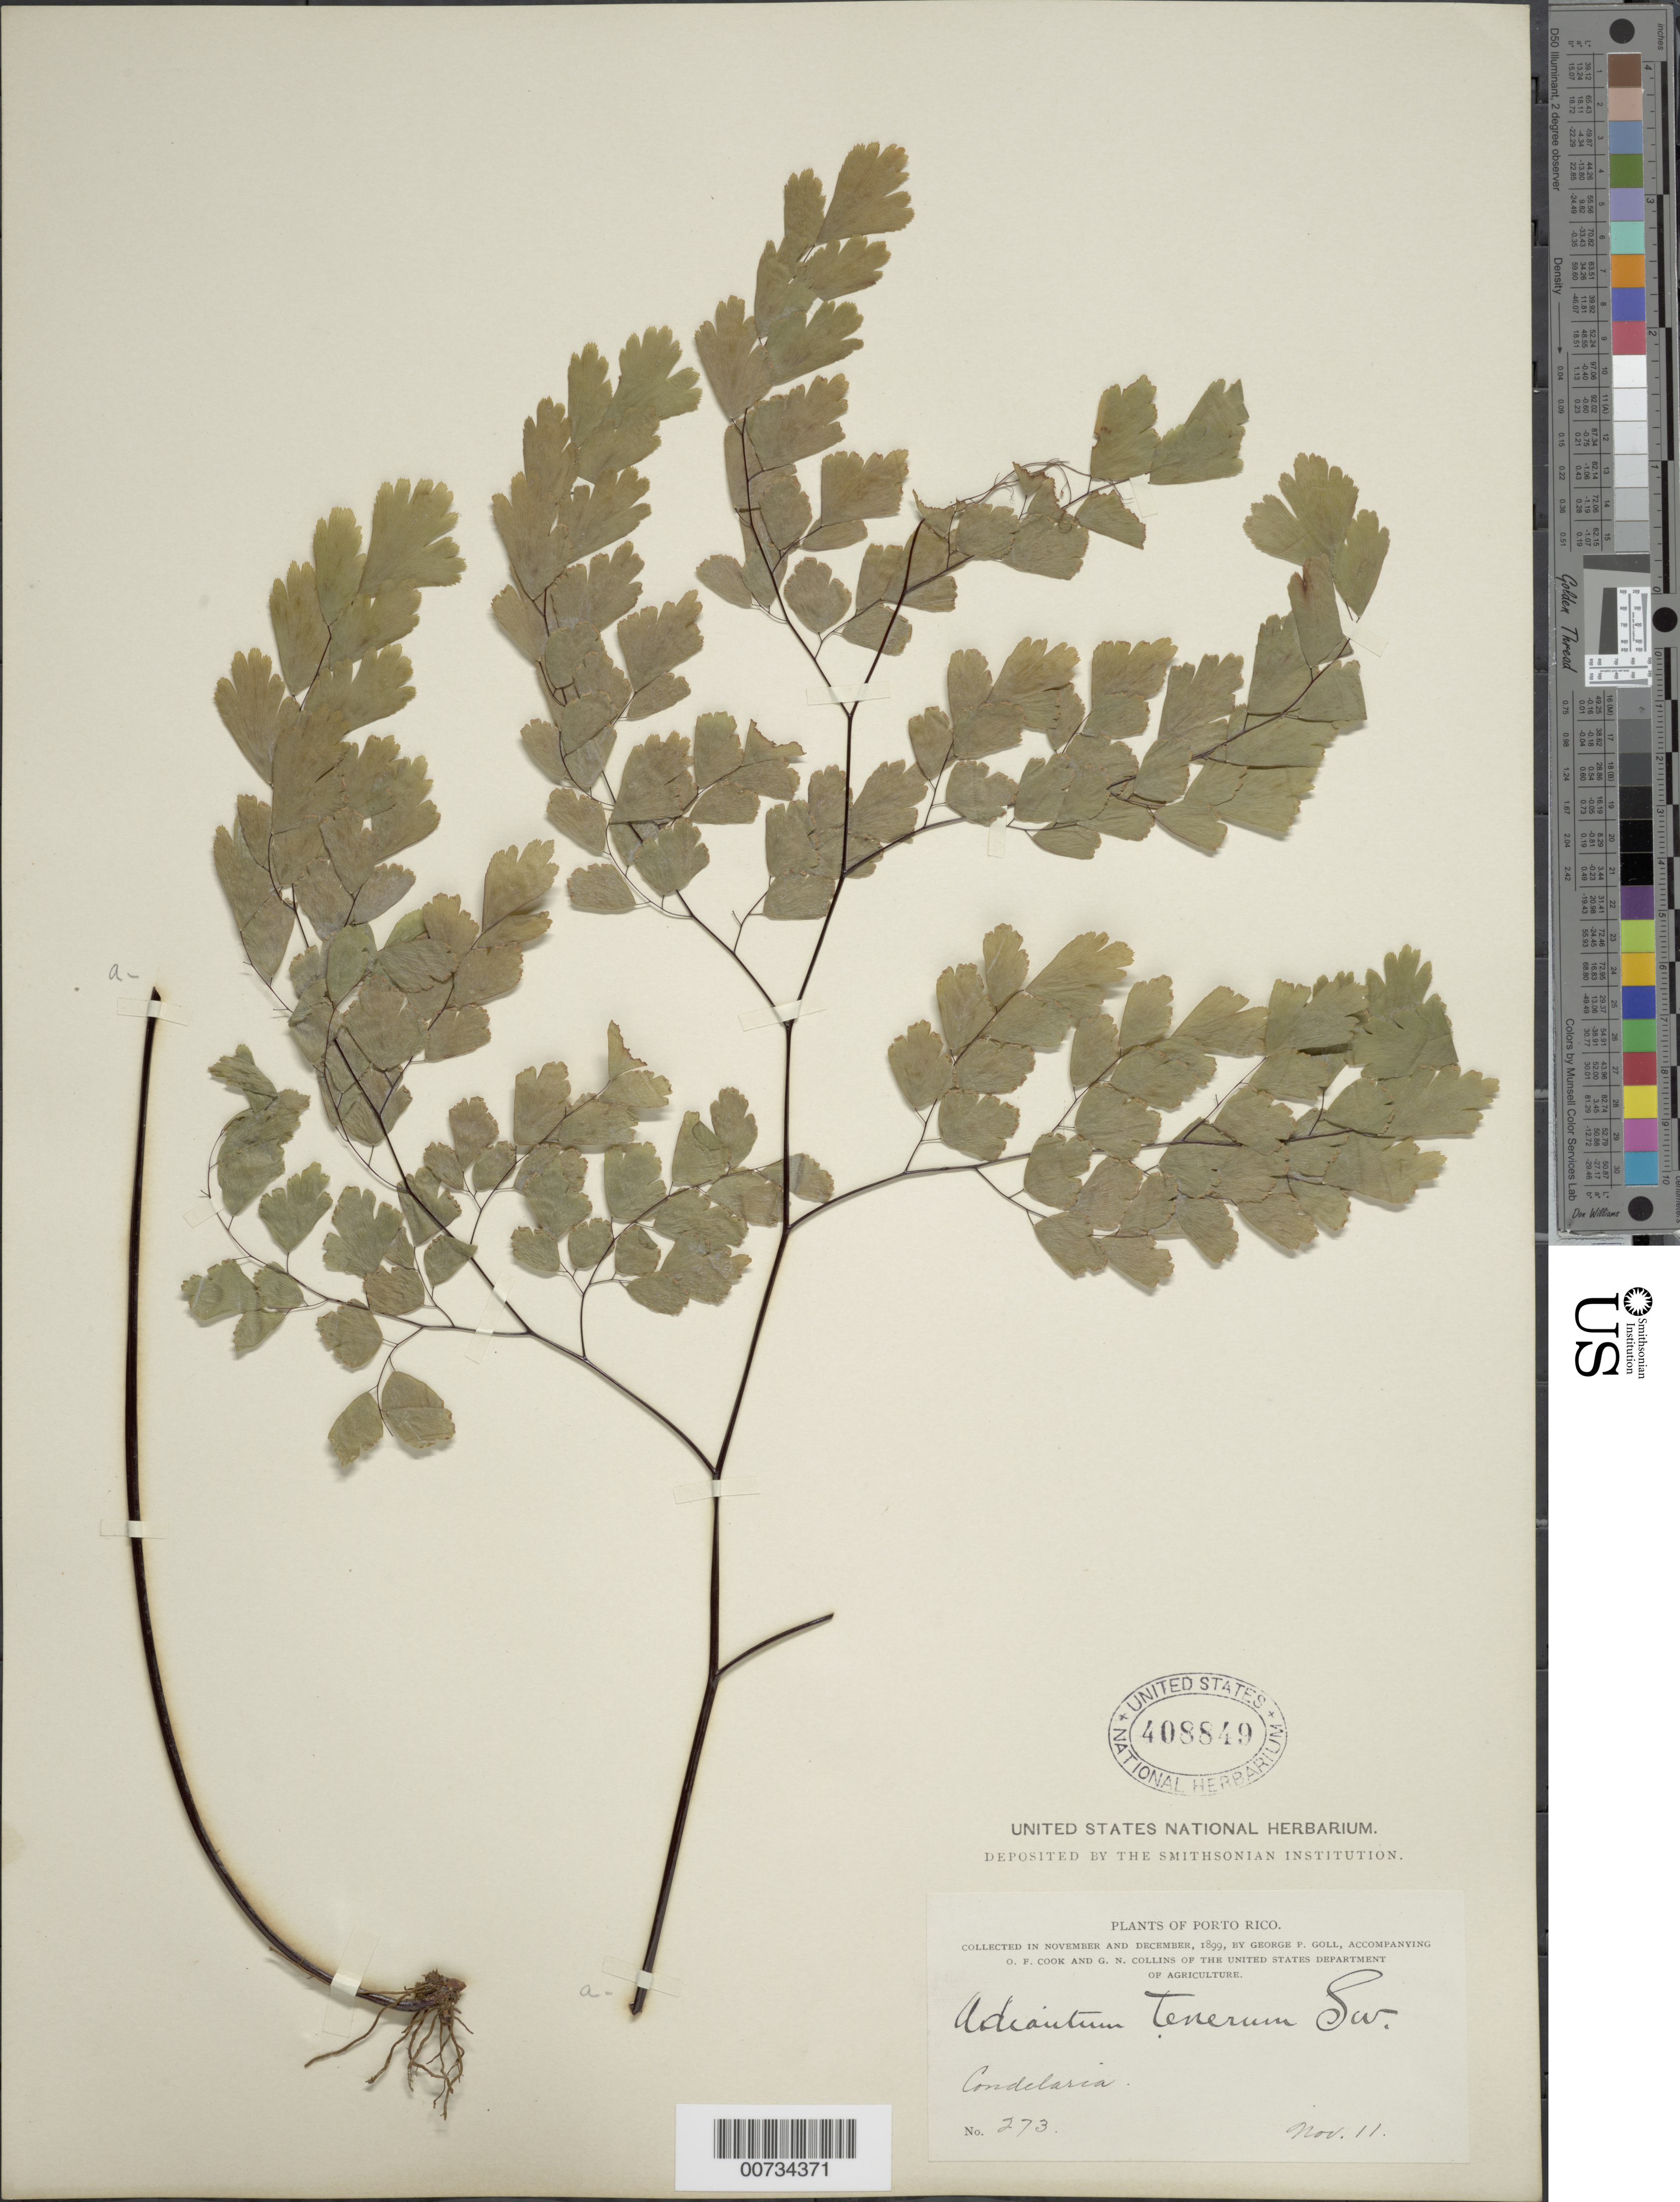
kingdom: Plantae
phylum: Tracheophyta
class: Polypodiopsida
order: Polypodiales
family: Pteridaceae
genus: Adiantum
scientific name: Adiantum tenerum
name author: Sw.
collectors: G. Goll, O. F. Cook & G. N. Collins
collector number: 273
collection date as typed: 11 Nov 1899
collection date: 1899-11-11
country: Puerto Rico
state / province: Toa Baja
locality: Candelaria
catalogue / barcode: US 408849